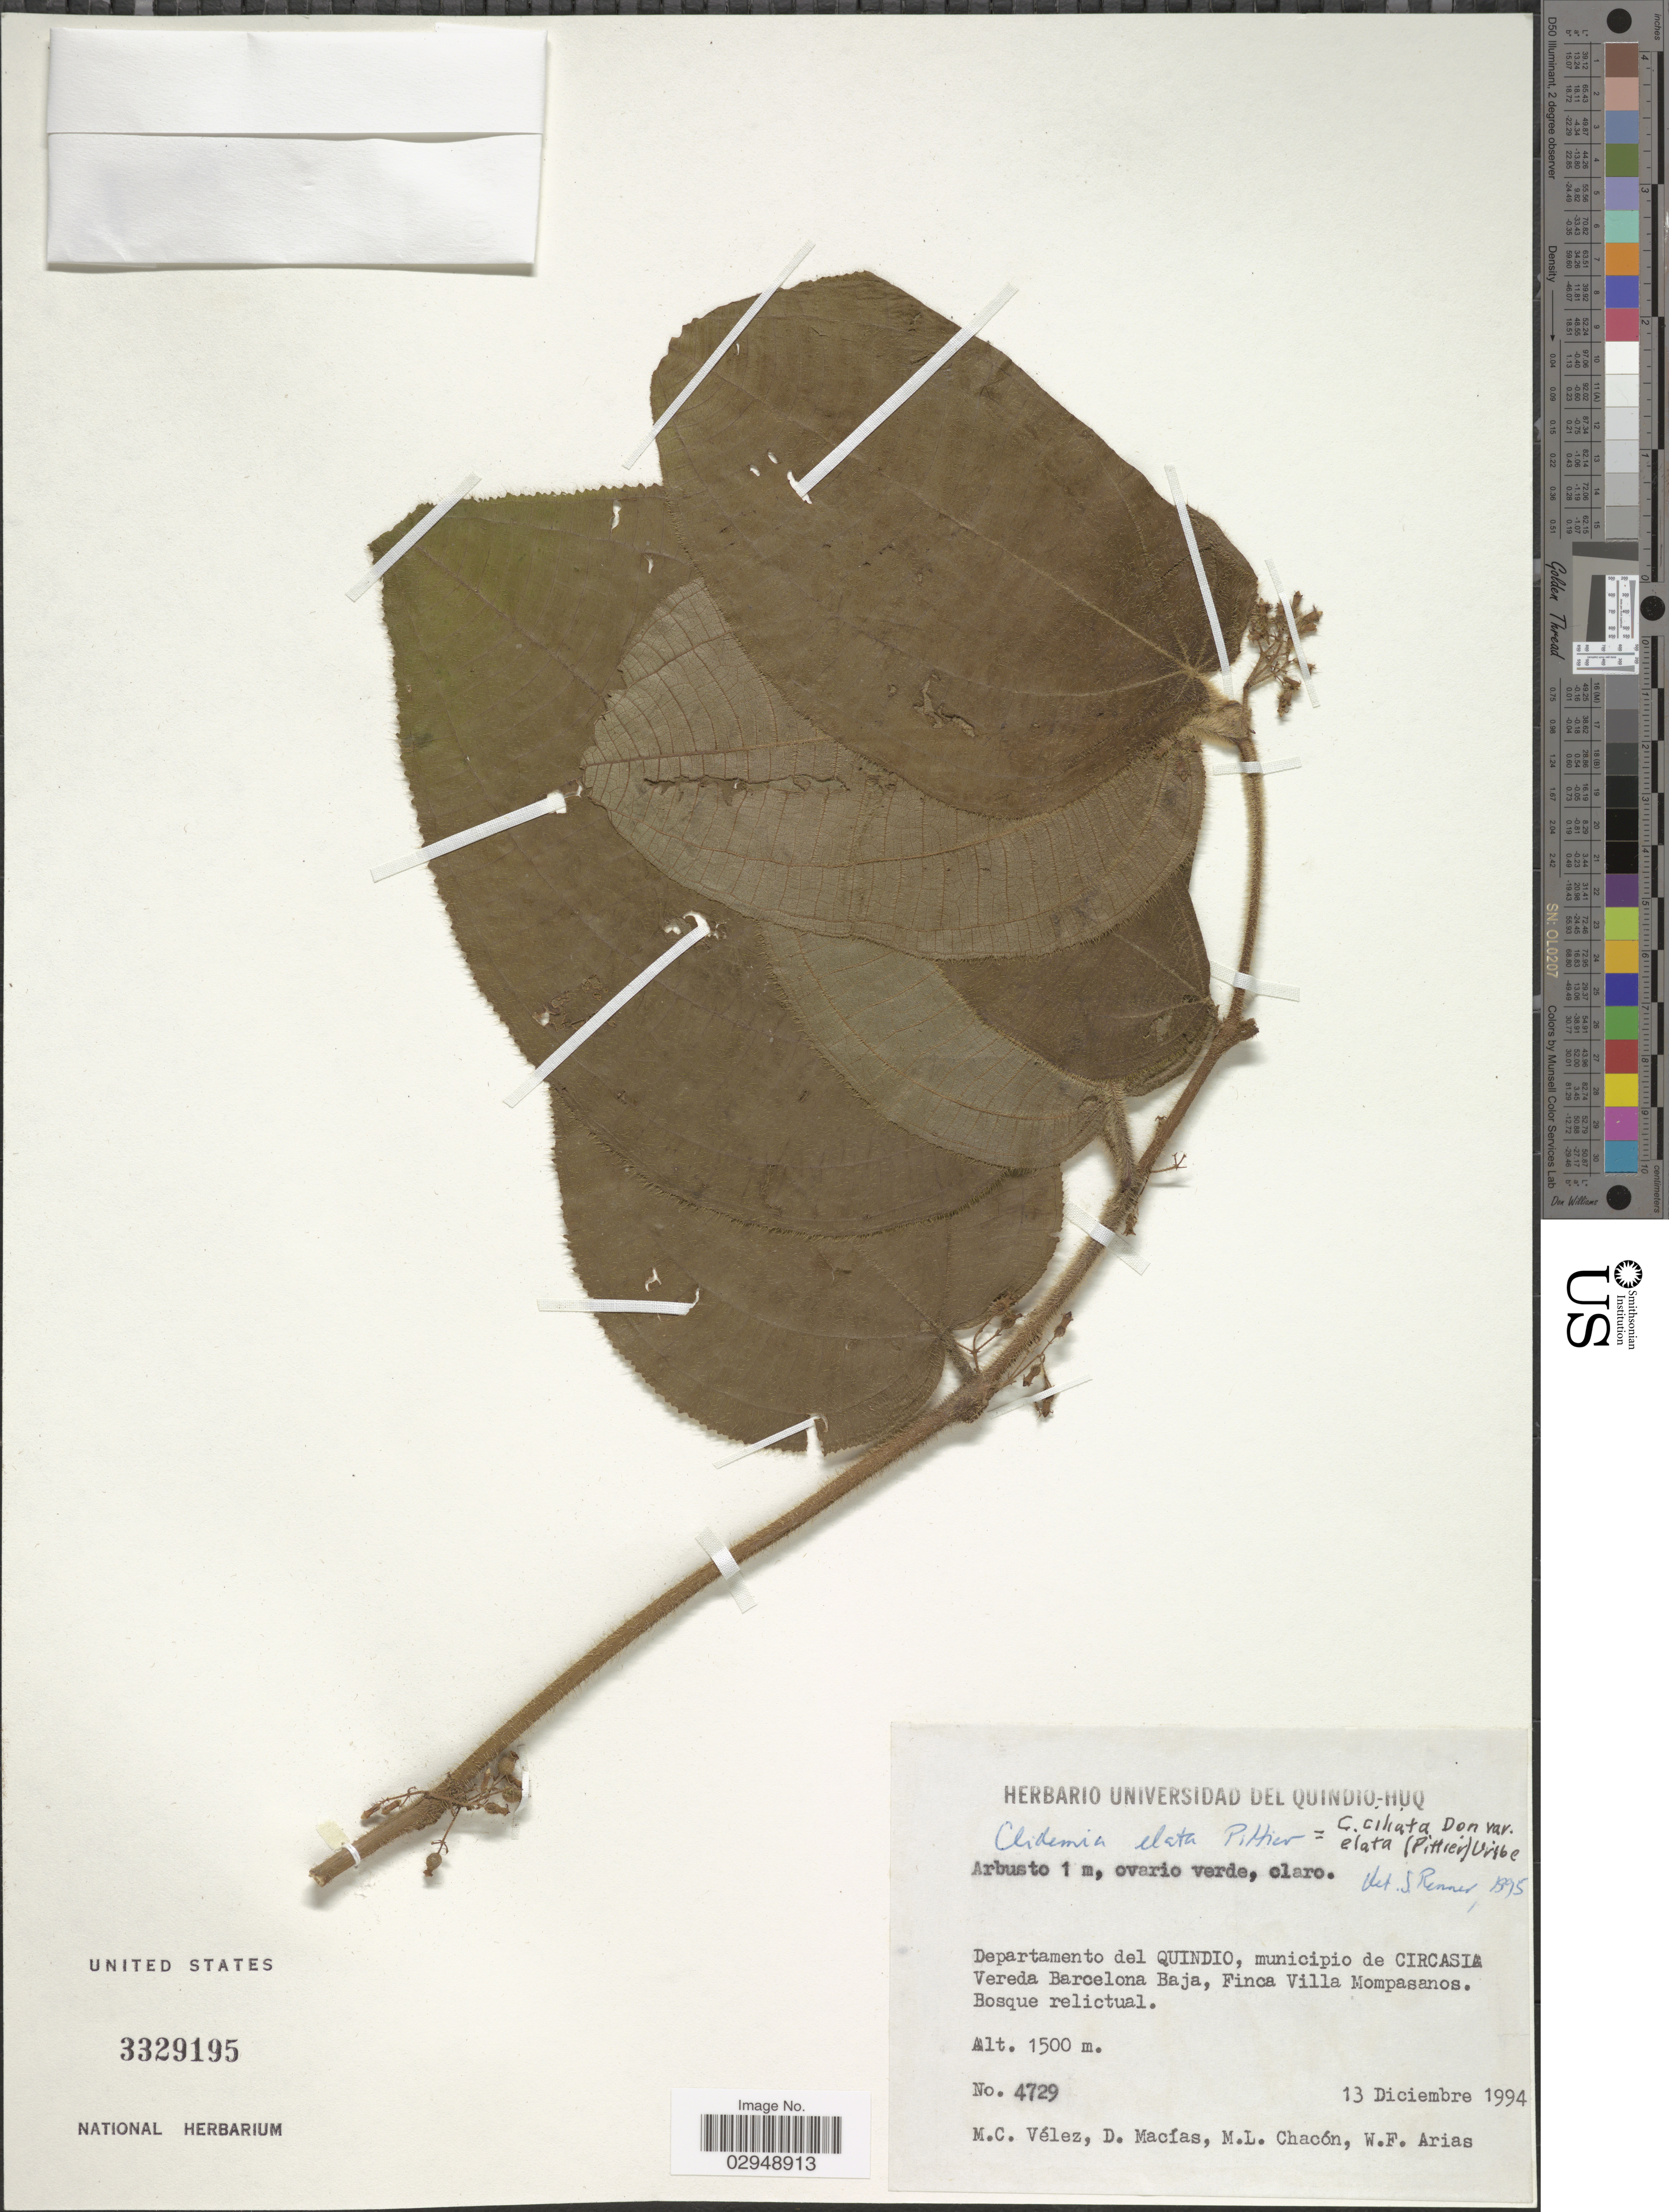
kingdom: Plantae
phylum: Tracheophyta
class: Magnoliopsida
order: Myrtales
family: Melastomataceae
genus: Clidemia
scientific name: Clidemia ciliata var. elata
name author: D. Don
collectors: M. Vélez, D. Macías, M. Chacón & W. Arias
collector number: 4729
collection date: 1994-12-13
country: Colombia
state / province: Quindío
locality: Departamento del Quindio, municipio de Circasia. Vereda Barcelona Baja, Finca Villa Mompasanos.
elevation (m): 1500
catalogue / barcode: US 3329195